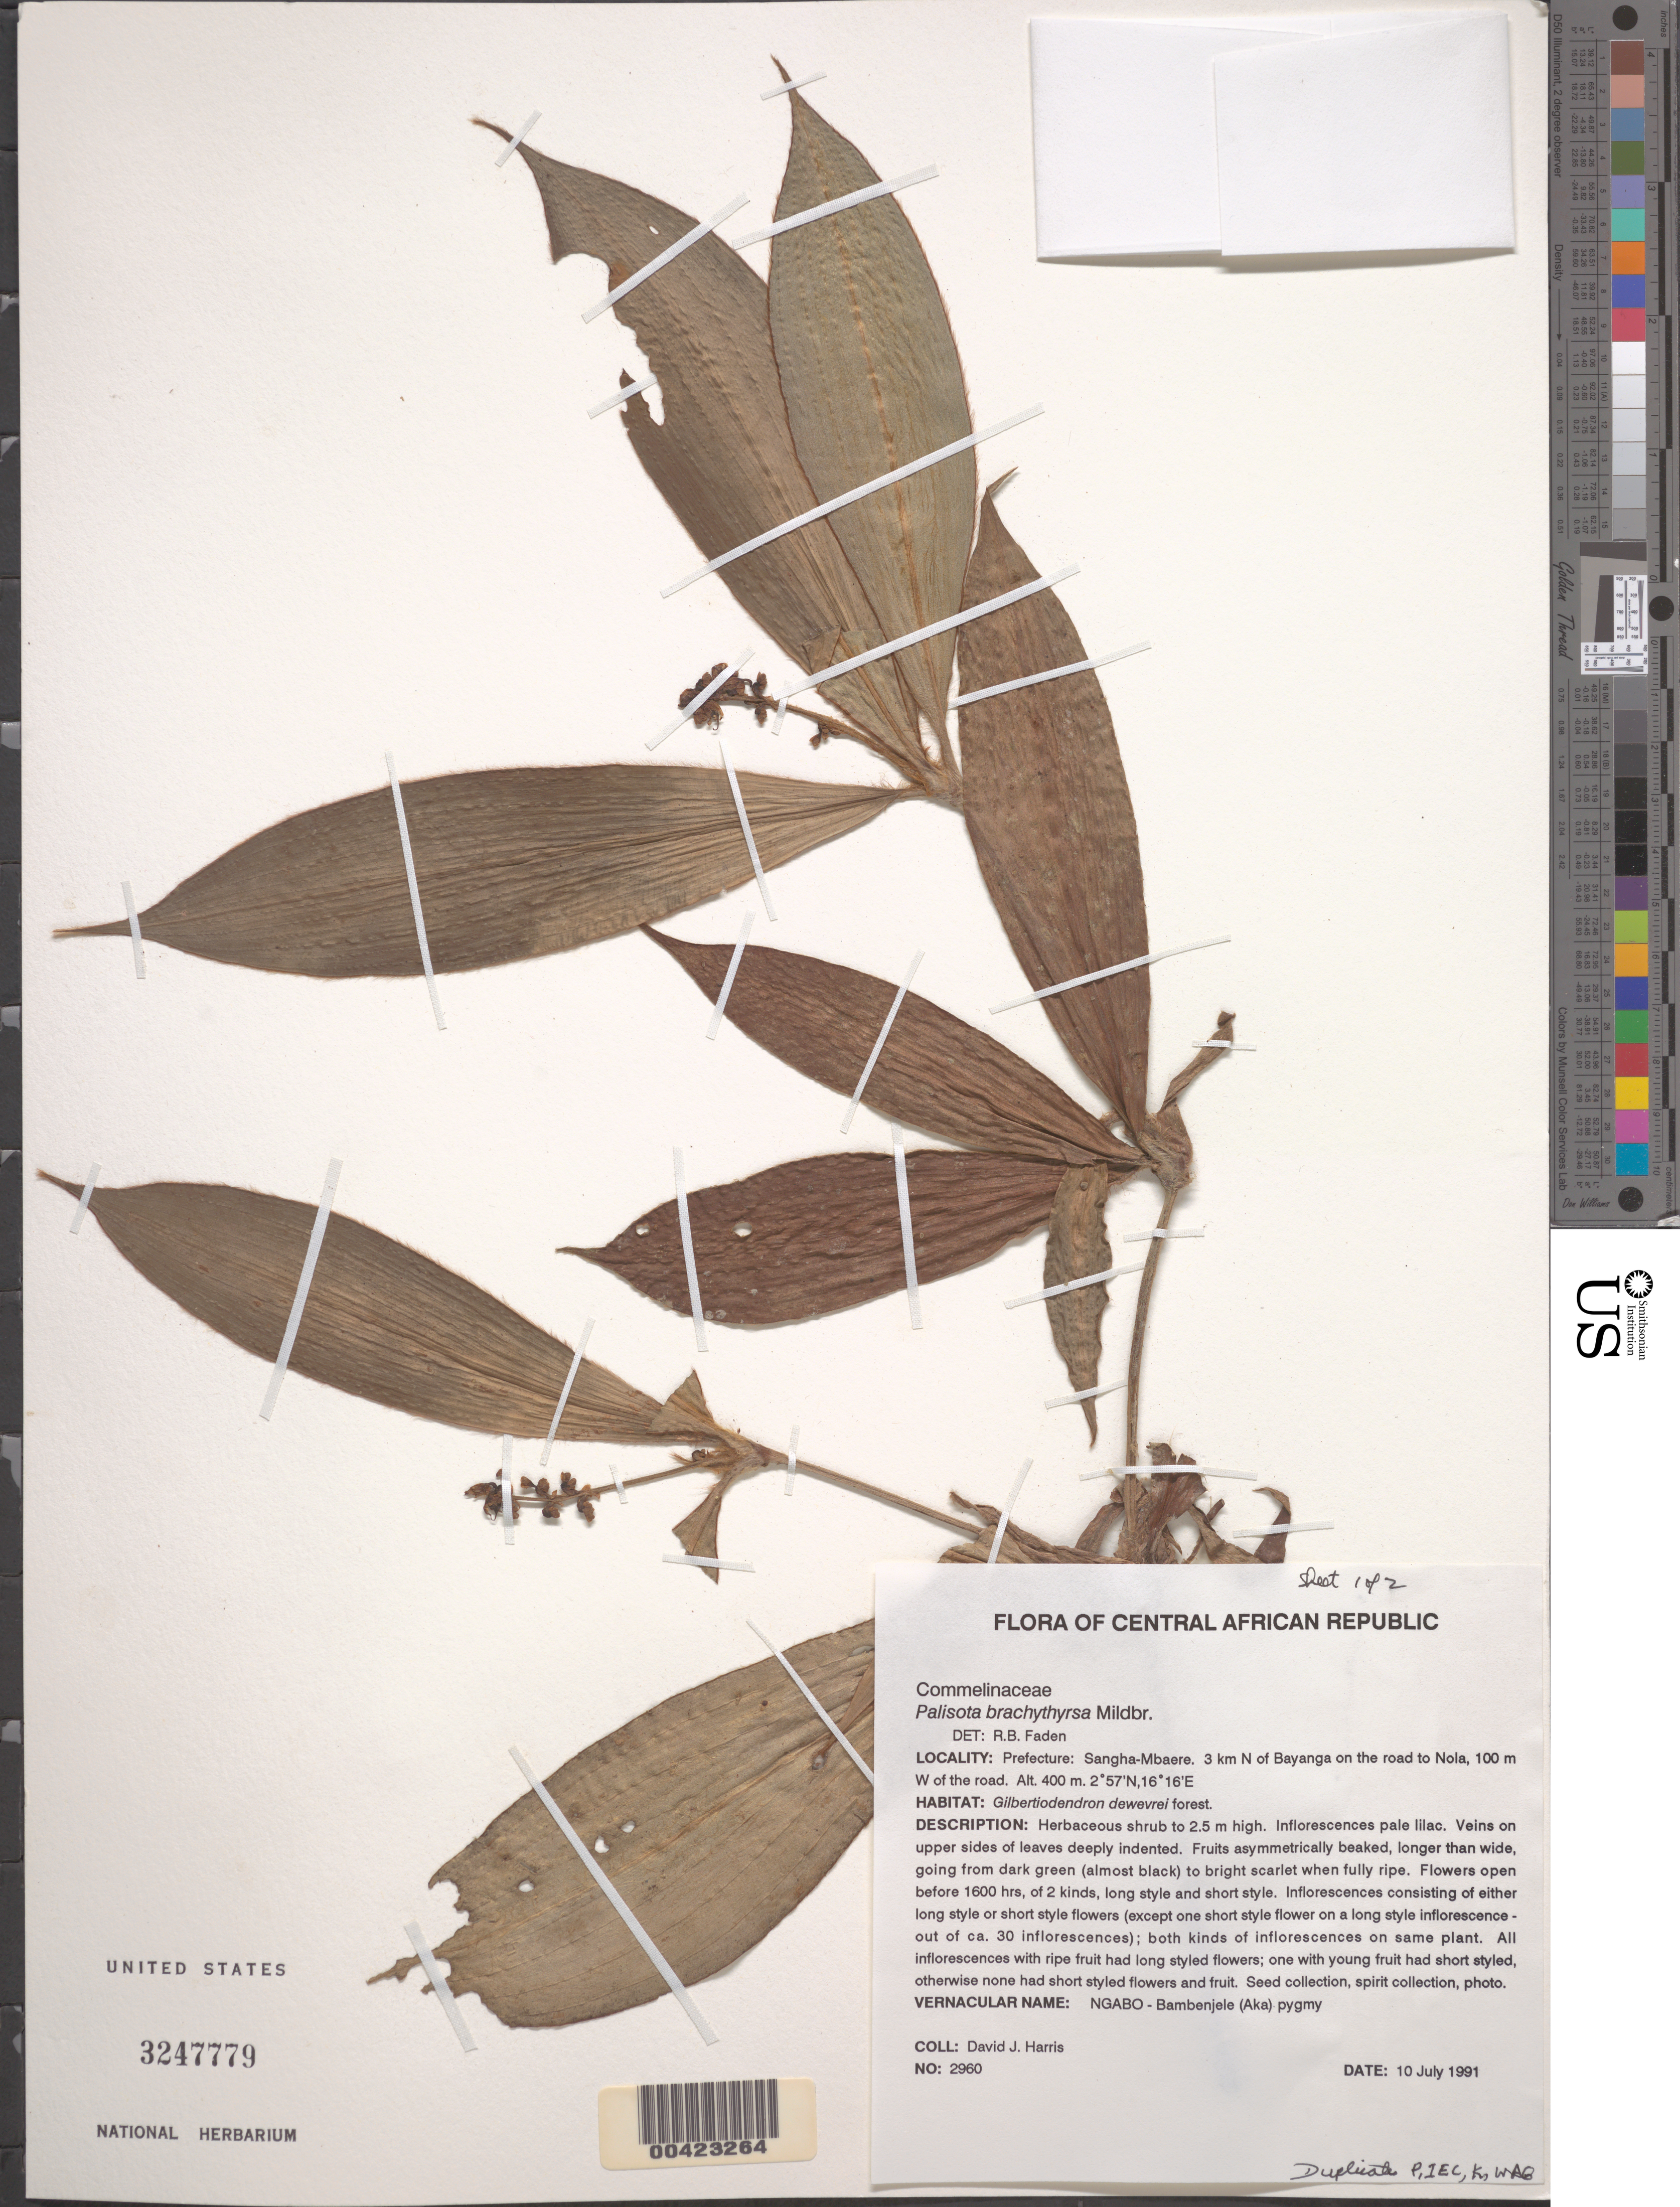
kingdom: Plantae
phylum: Tracheophyta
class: Liliopsida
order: Commelinales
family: Commelinaceae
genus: Palisota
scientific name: Palisota brachythyrsa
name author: Mildbr.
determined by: Faden, Robert B., (US), Smithsonian Institution - National Museum of Natural History (UNITED STATES)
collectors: D. J. Harris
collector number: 2960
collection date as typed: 10 Jul 1991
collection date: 1991-07-10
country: Central African Republic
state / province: Sangha-Mbaere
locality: Sangha-mbaere, N of Bayanga on road to Nola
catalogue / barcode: US 3247779